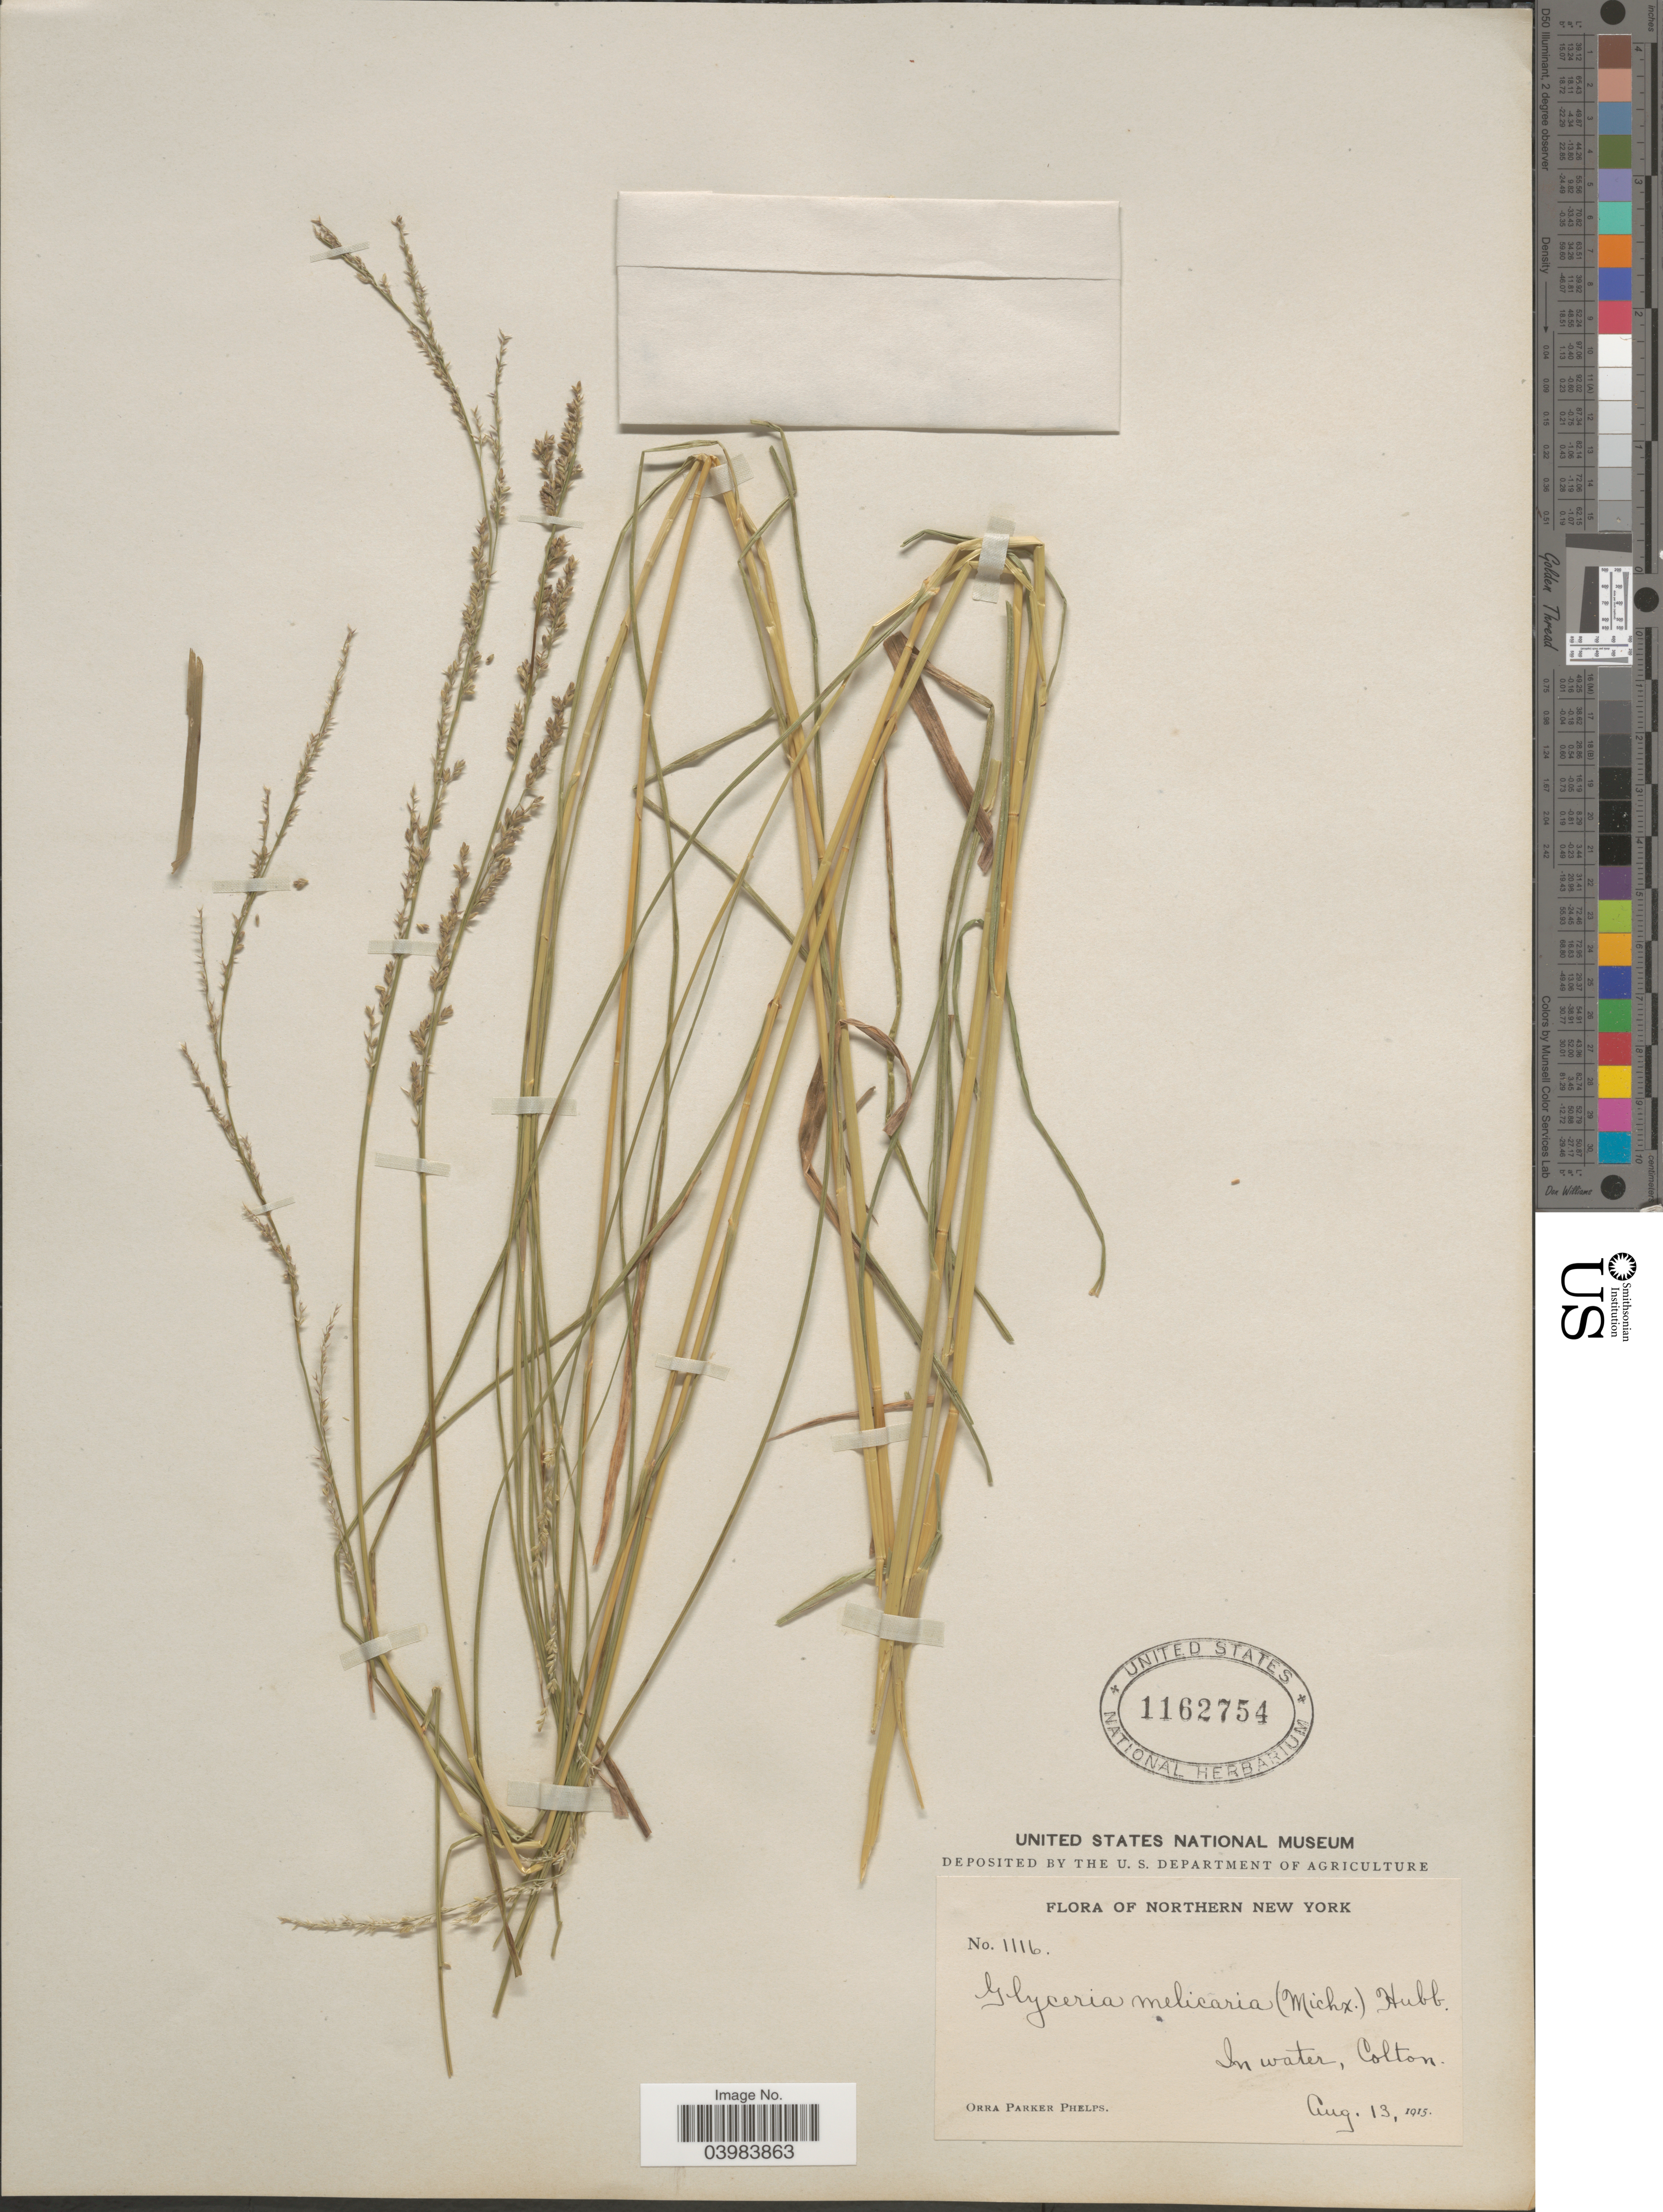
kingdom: Plantae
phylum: Tracheophyta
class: Liliopsida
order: Poales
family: Poaceae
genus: Glyceria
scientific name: Glyceria melicaria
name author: (Michx.) F.T. Hubb.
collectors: O. P. Phelps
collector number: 1116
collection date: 1915-08-13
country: United States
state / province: New York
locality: Northern New York. Colton.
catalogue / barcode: US 1162754